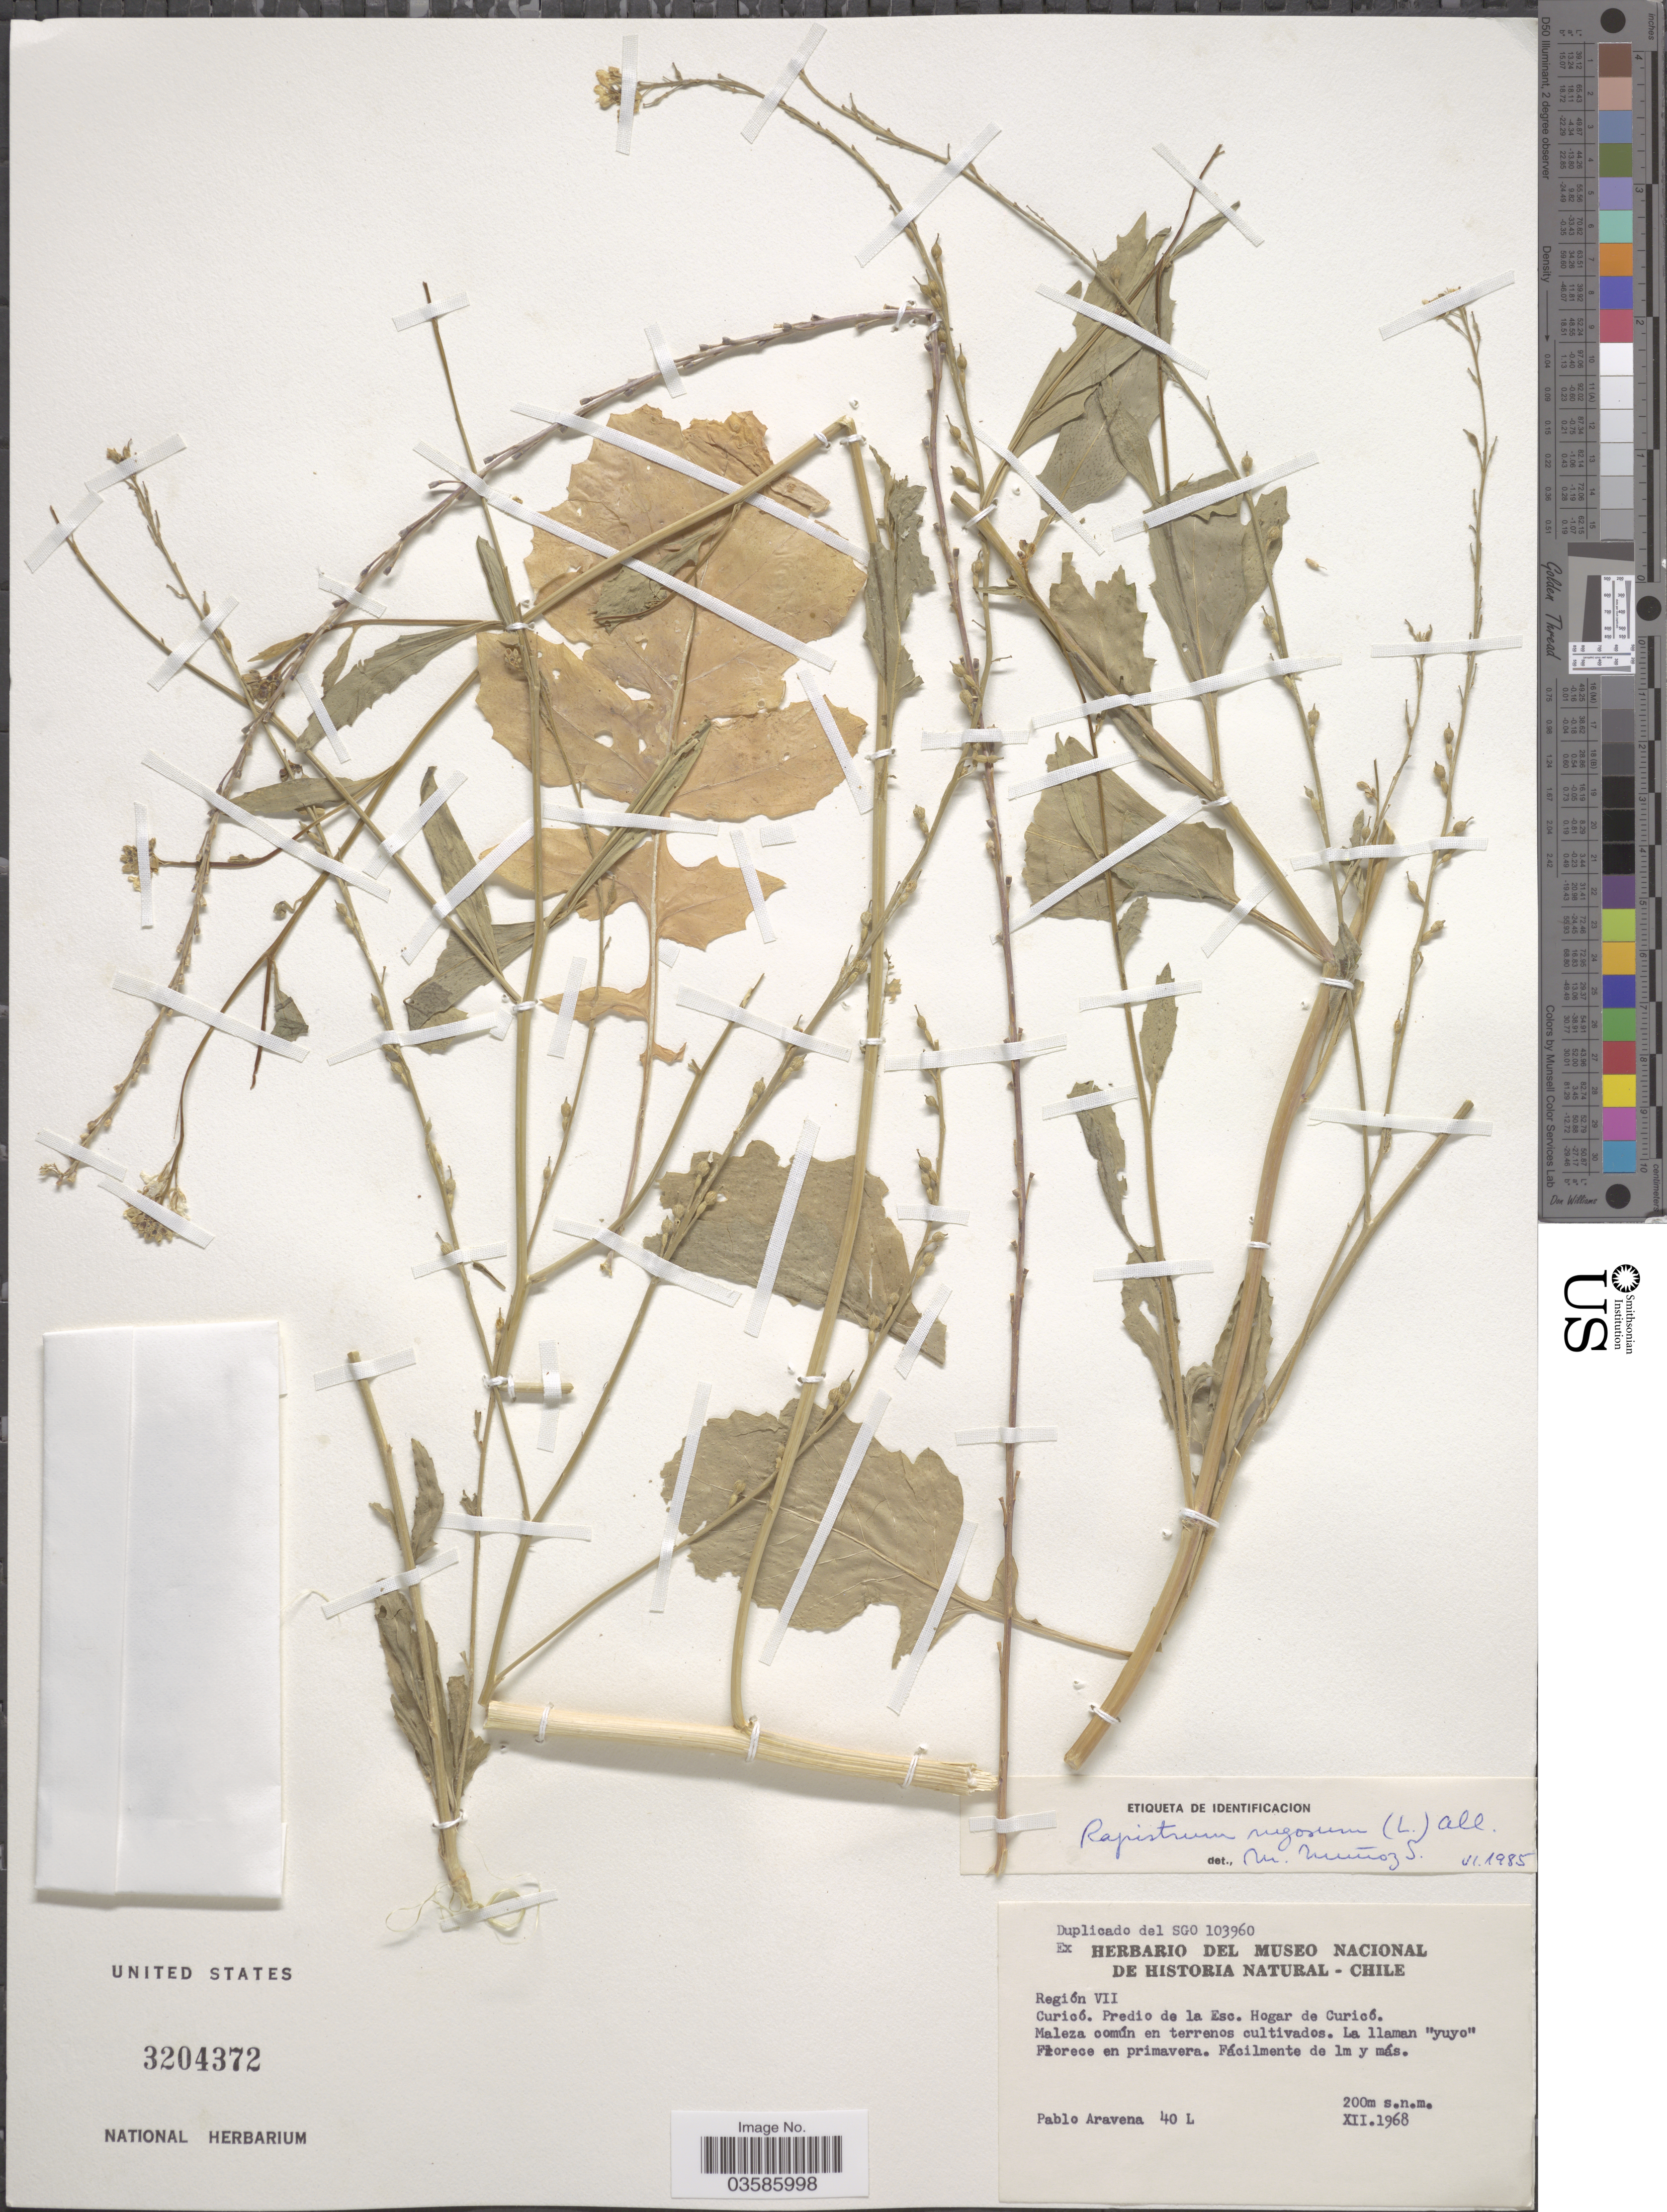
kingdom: Plantae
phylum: Tracheophyta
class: Magnoliopsida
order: Brassicales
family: Brassicaceae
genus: Rapistrum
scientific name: Rapistrum rugosum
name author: (L.) All.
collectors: P. Aravena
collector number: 40 L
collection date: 1968-12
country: Chile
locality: Curicó. Predio de la Esc. Hogar de Curicó.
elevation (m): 20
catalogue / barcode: US 3204372